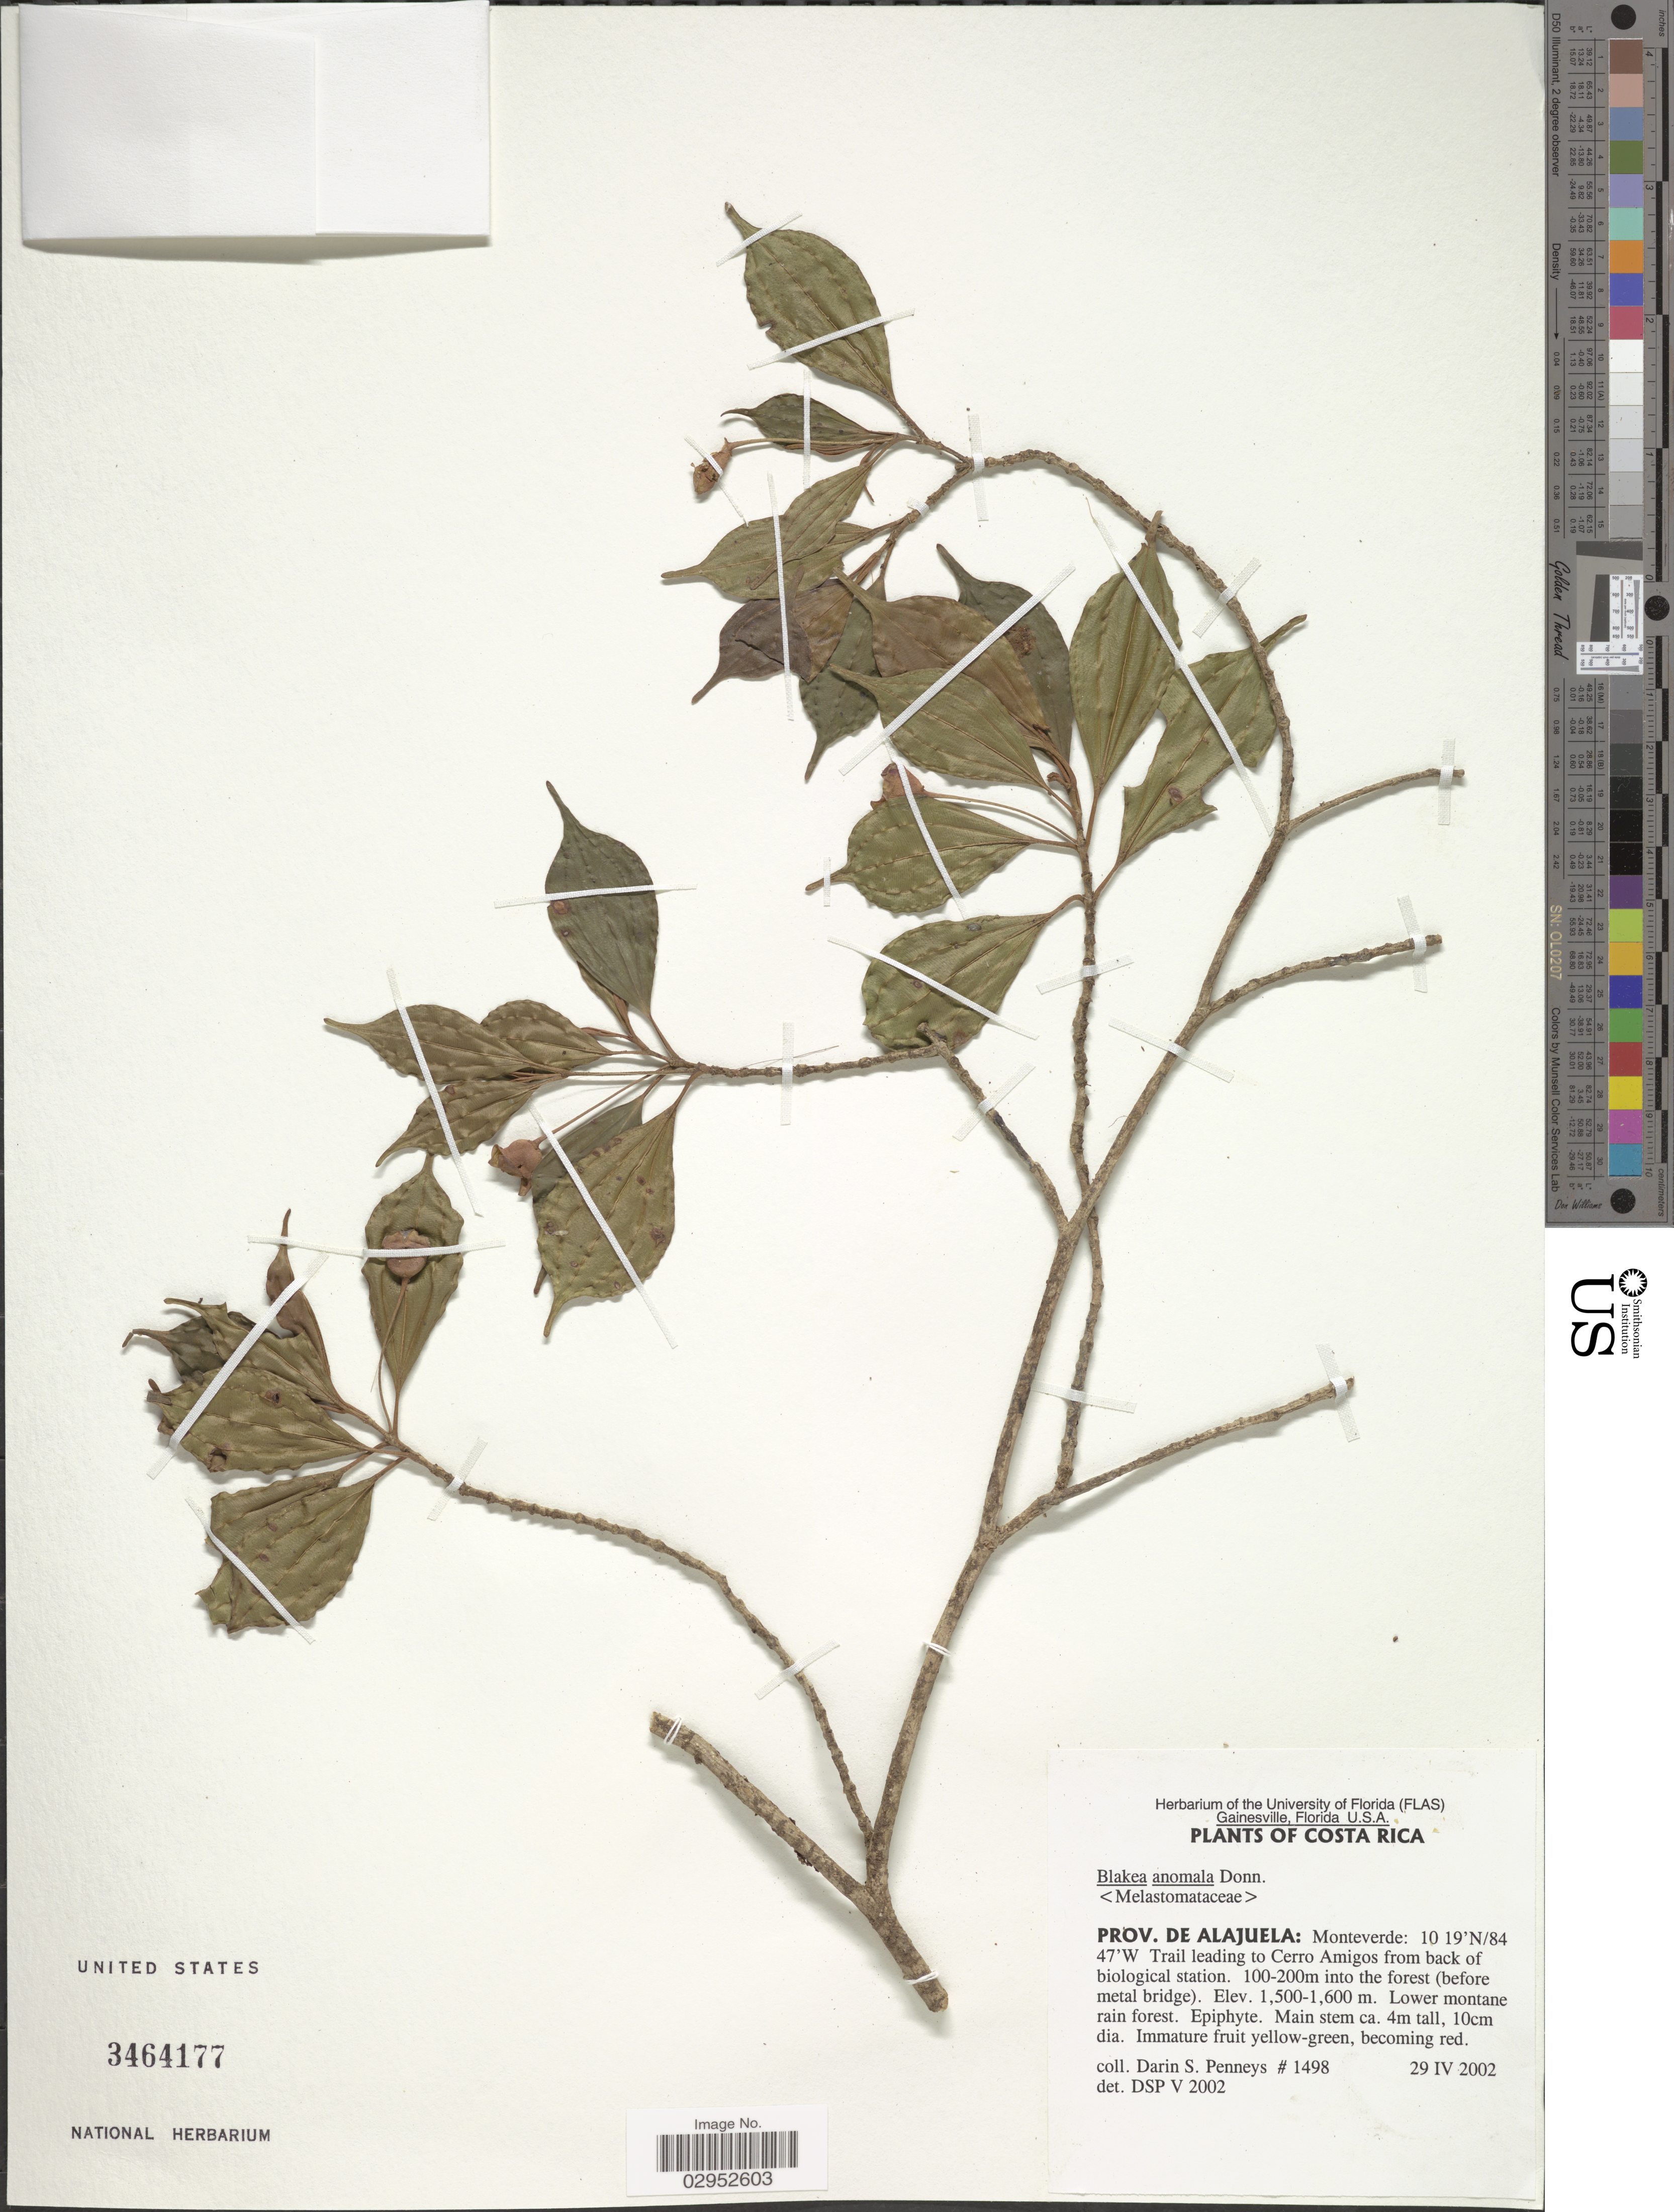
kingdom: Plantae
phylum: Tracheophyta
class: Magnoliopsida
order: Myrtales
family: Melastomataceae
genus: Blakea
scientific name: Blakea anomala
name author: Donn. Sm.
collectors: D. S. Penneys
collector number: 1498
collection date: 2002-04-29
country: Costa Rica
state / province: Alajuela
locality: Monteverde, Trail leading to Cerro Amigos from back of biological station.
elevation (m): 1500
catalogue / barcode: US 3464177